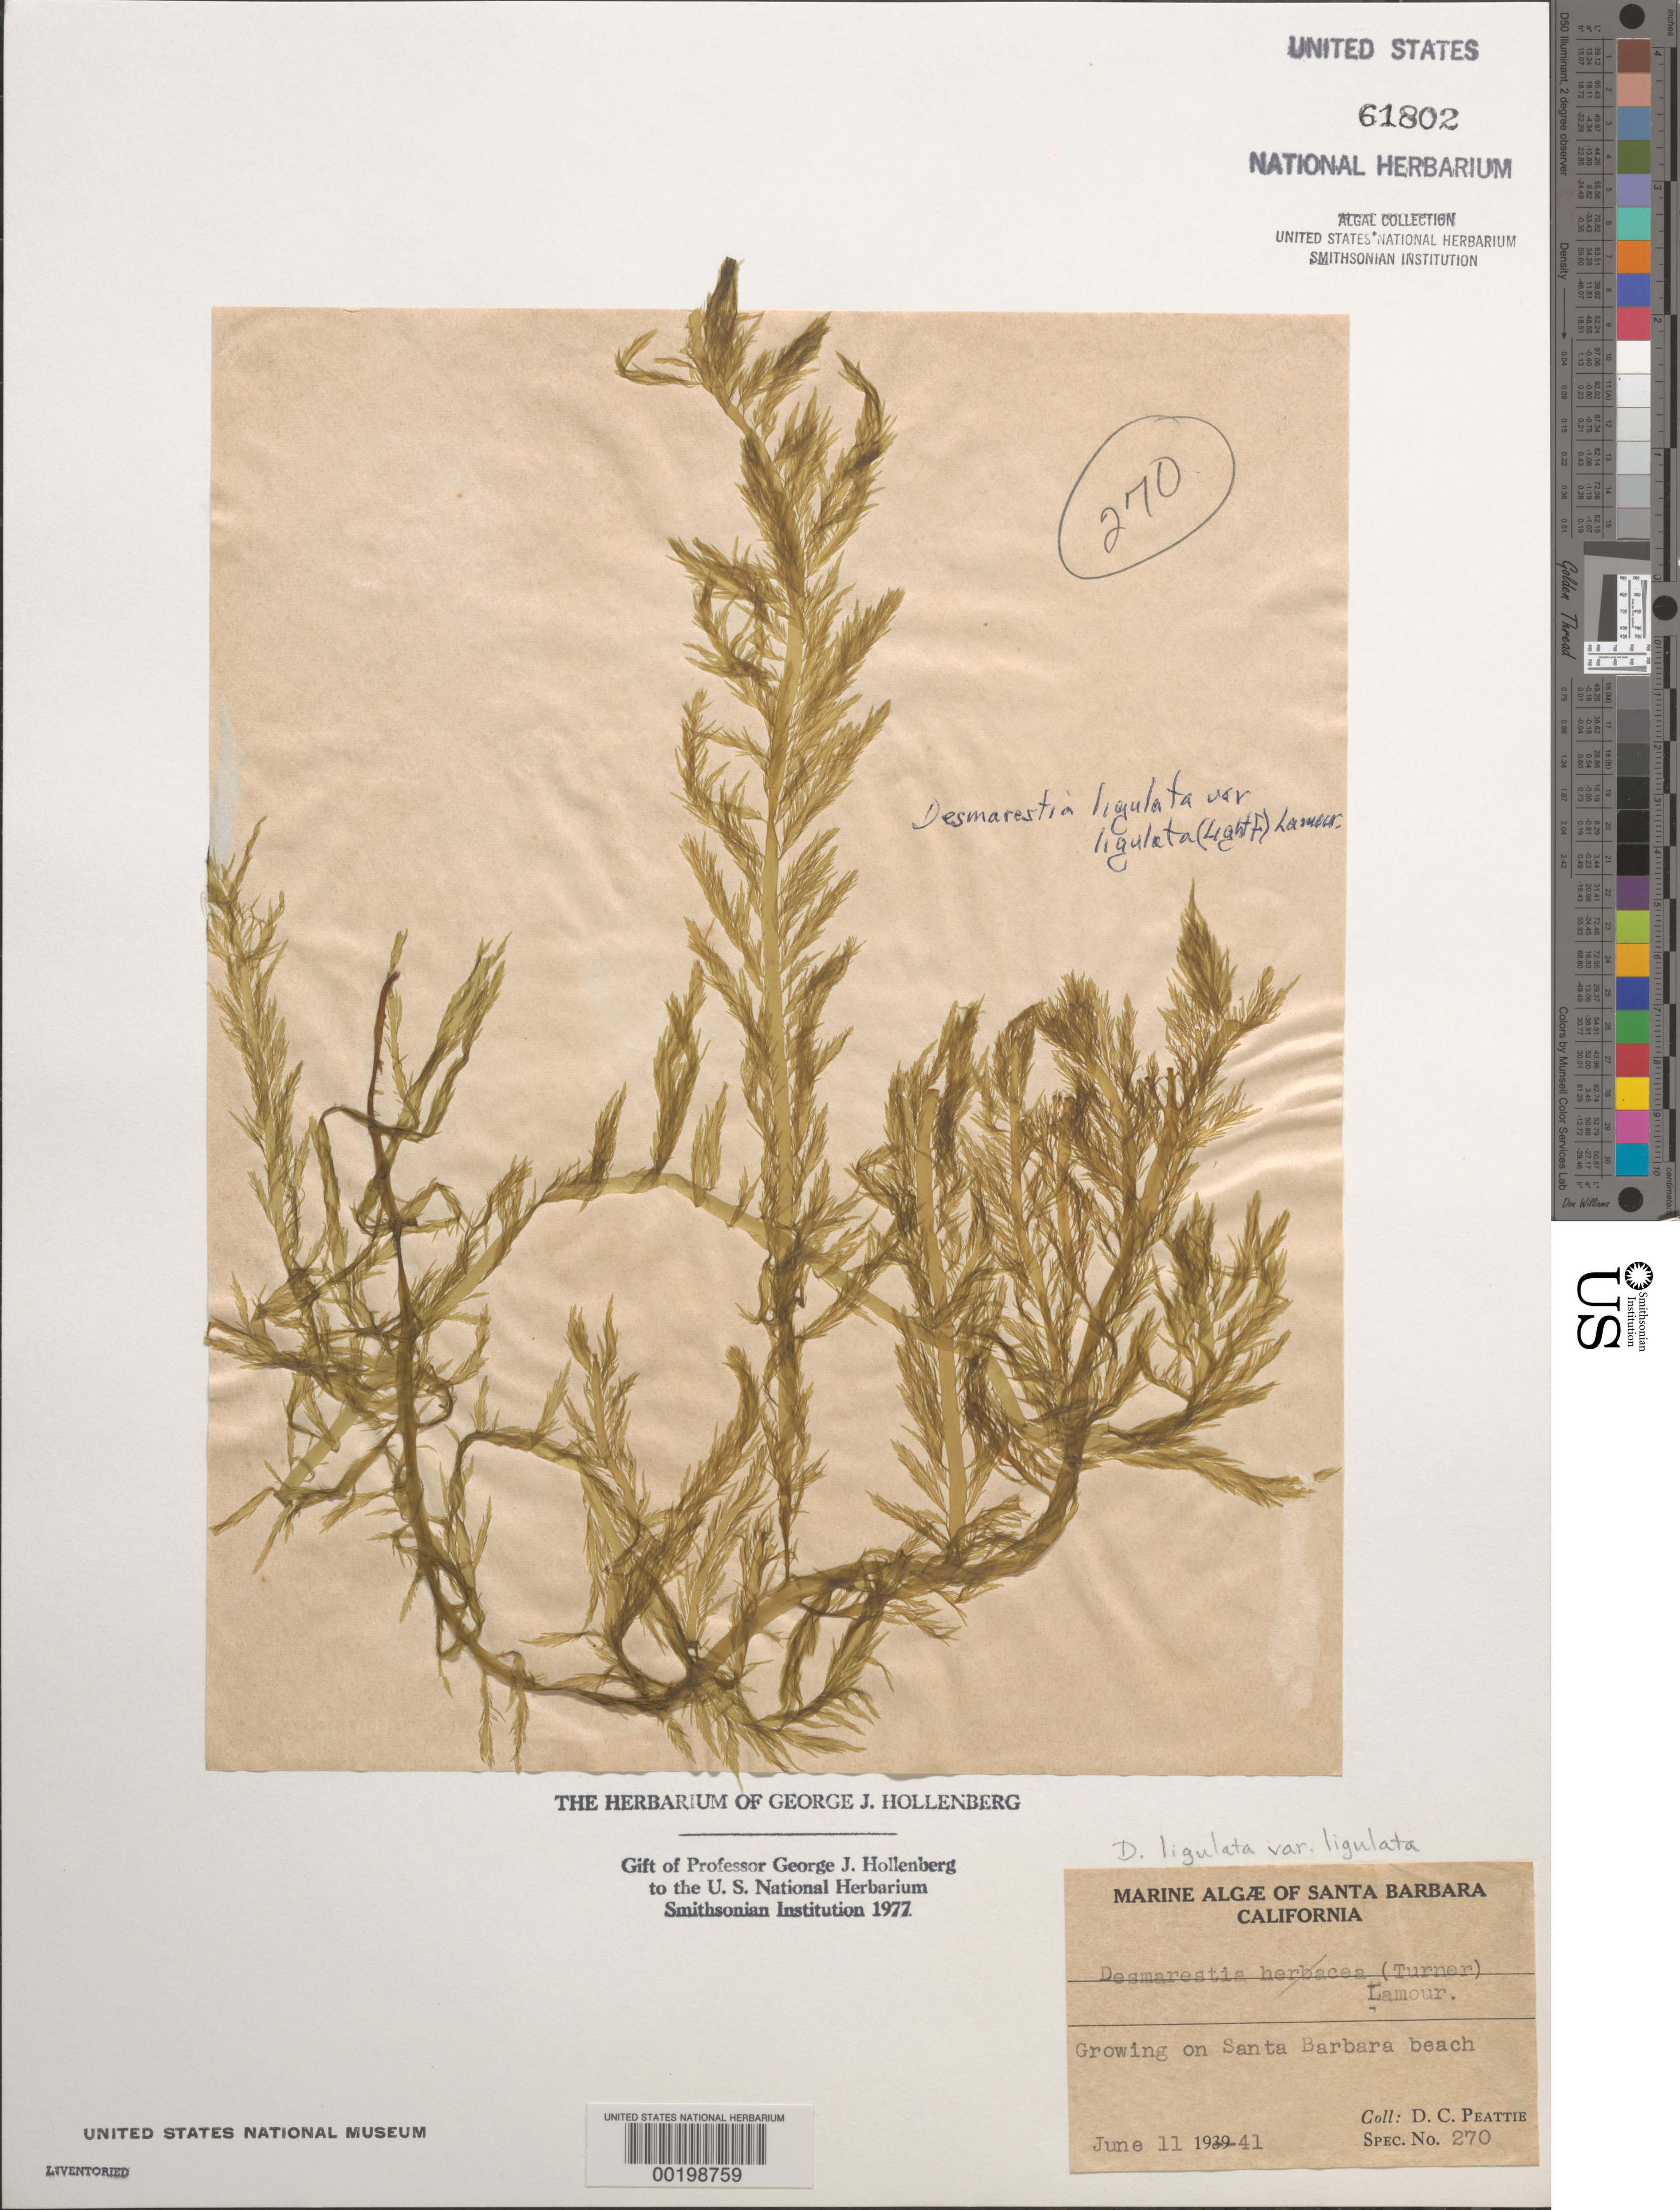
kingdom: Chromista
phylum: Ochrophyta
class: Phaeophyceae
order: Desmarestiales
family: Desmarestiaceae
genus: Desmarestia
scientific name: Desmarestia ligulata var. ligulata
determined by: Hollenberg, George J.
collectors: D. Peattie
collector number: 270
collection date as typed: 11 Jun 1941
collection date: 1941-06-11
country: United States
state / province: California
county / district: Santa Barbara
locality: Santa Barbara Beach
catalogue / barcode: US 61802